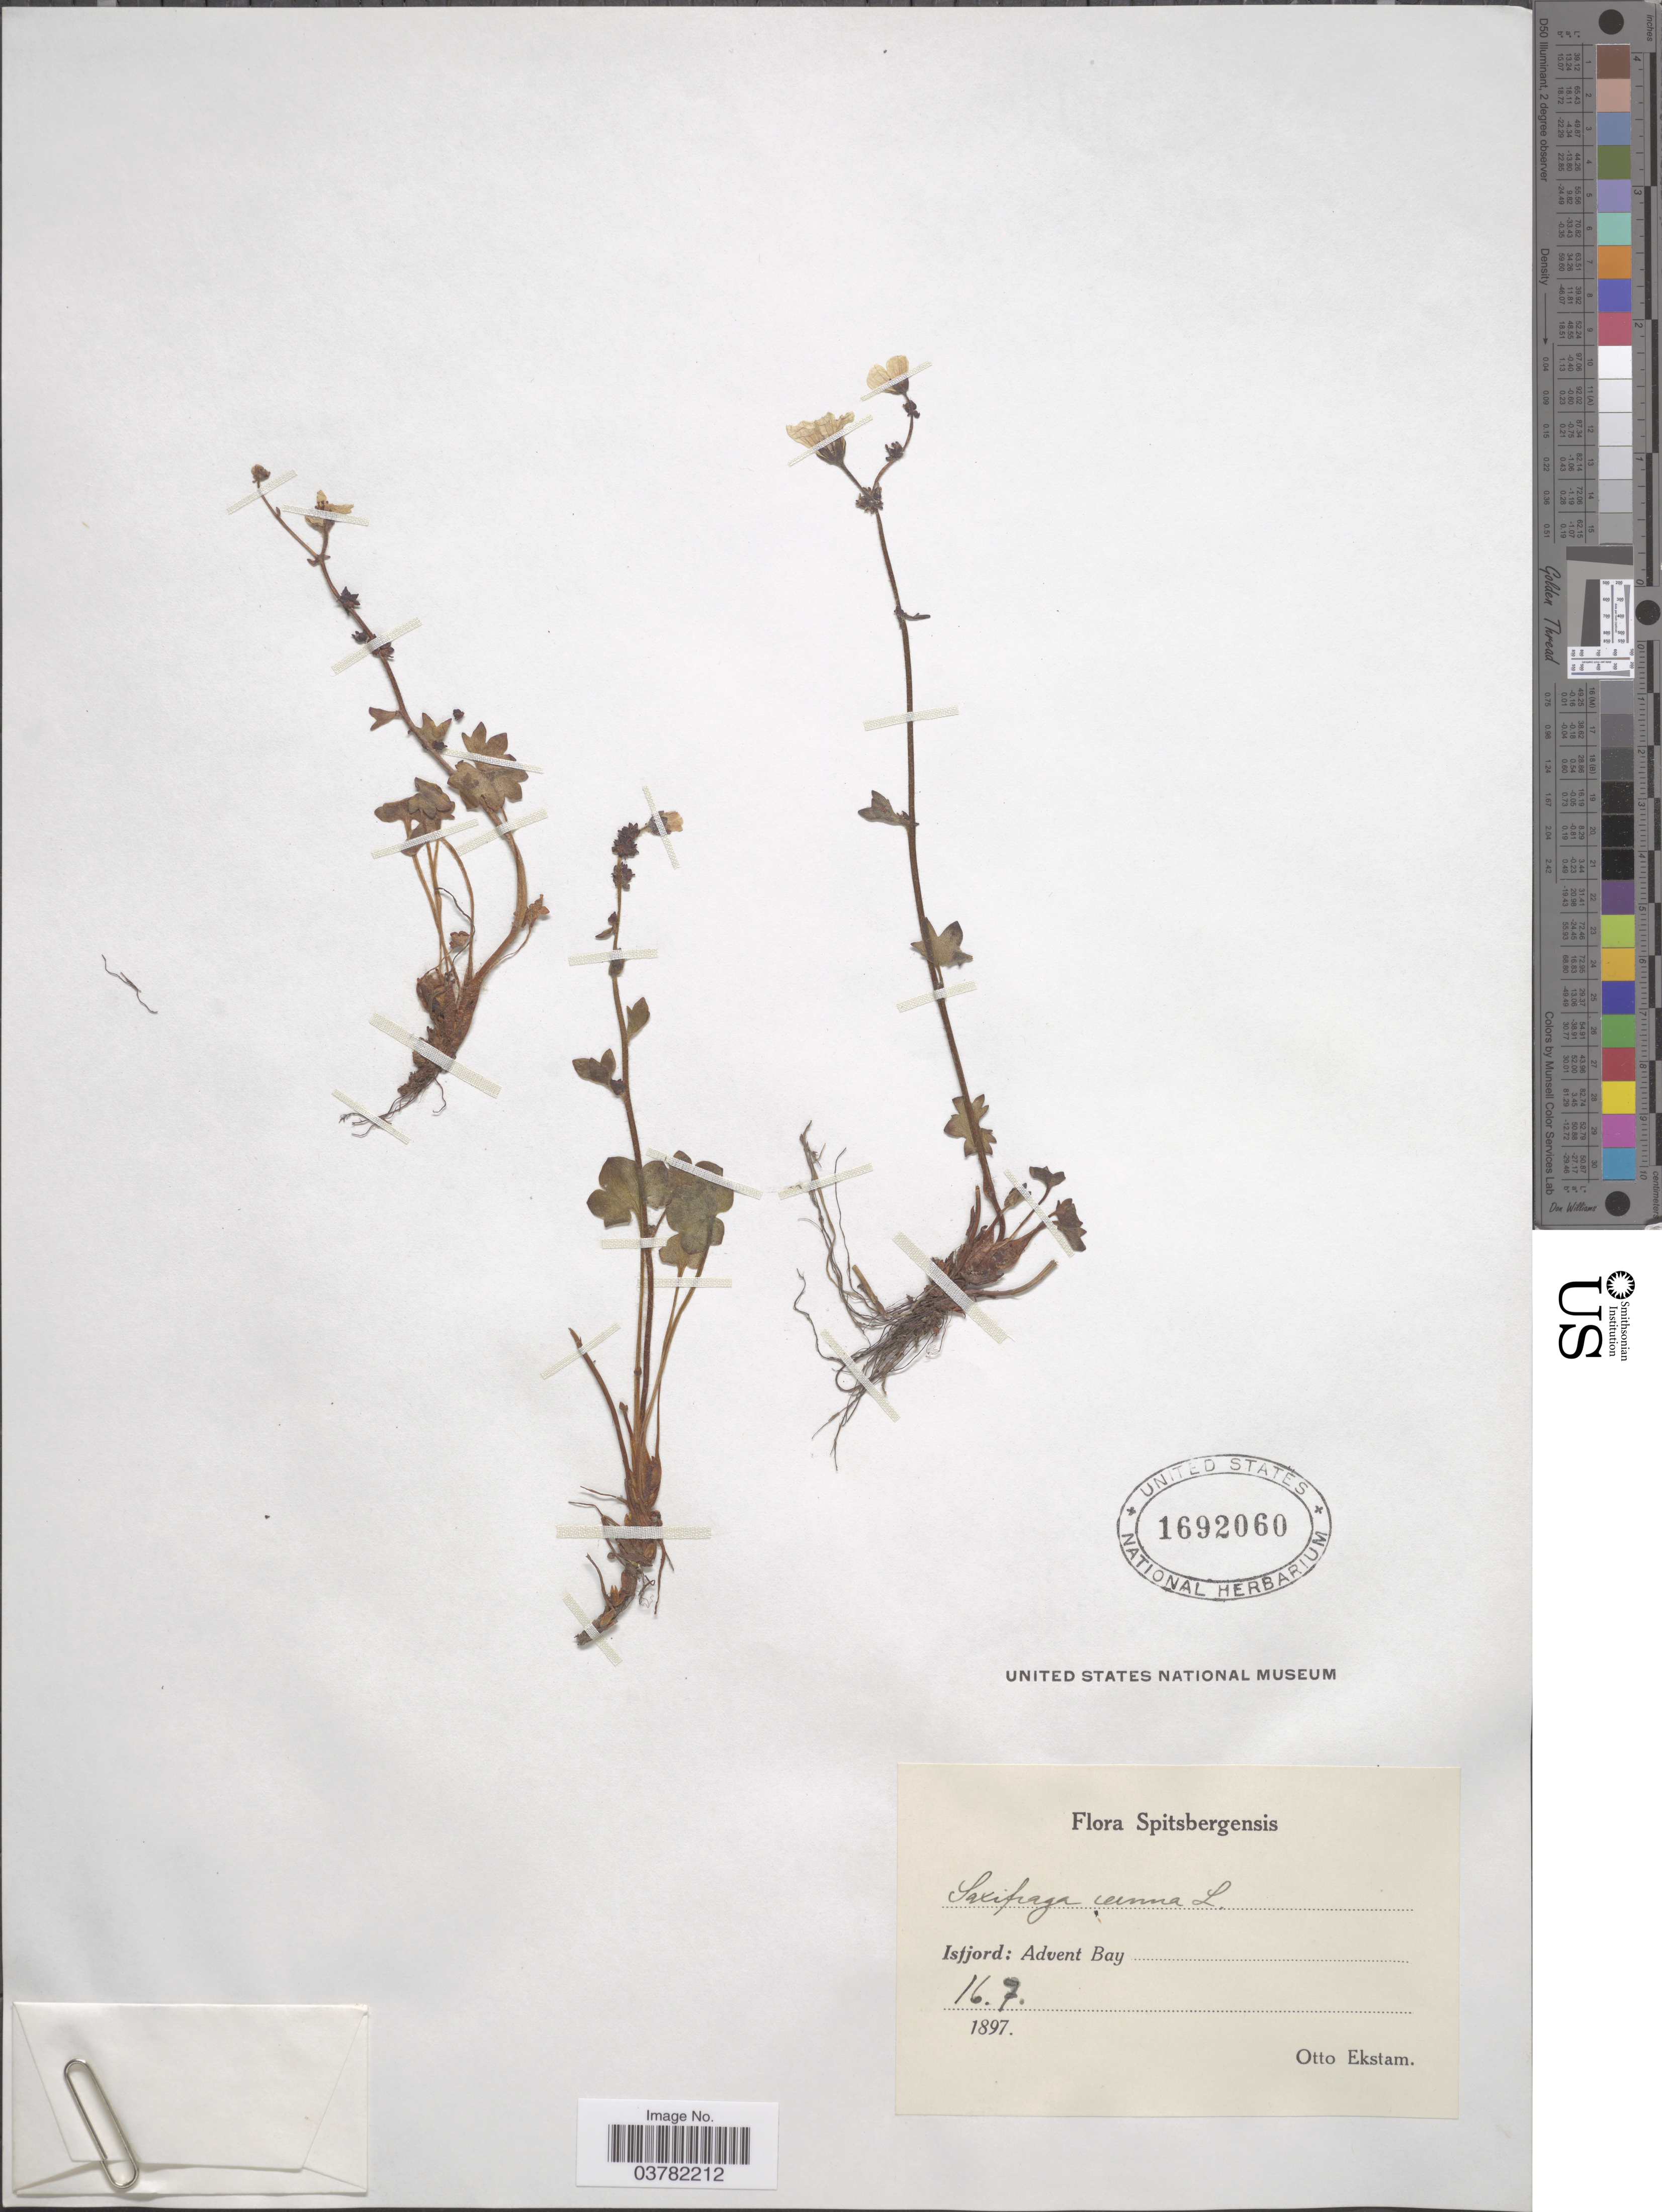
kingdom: Plantae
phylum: Tracheophyta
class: Magnoliopsida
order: Saxifragales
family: Saxifragaceae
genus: Saxifraga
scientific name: Saxifraga cernua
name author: L.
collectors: O. Ekstam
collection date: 1897-07-16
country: Norway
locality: Spitsbergensis. Isfjord: Advent Bay.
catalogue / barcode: US 1692060